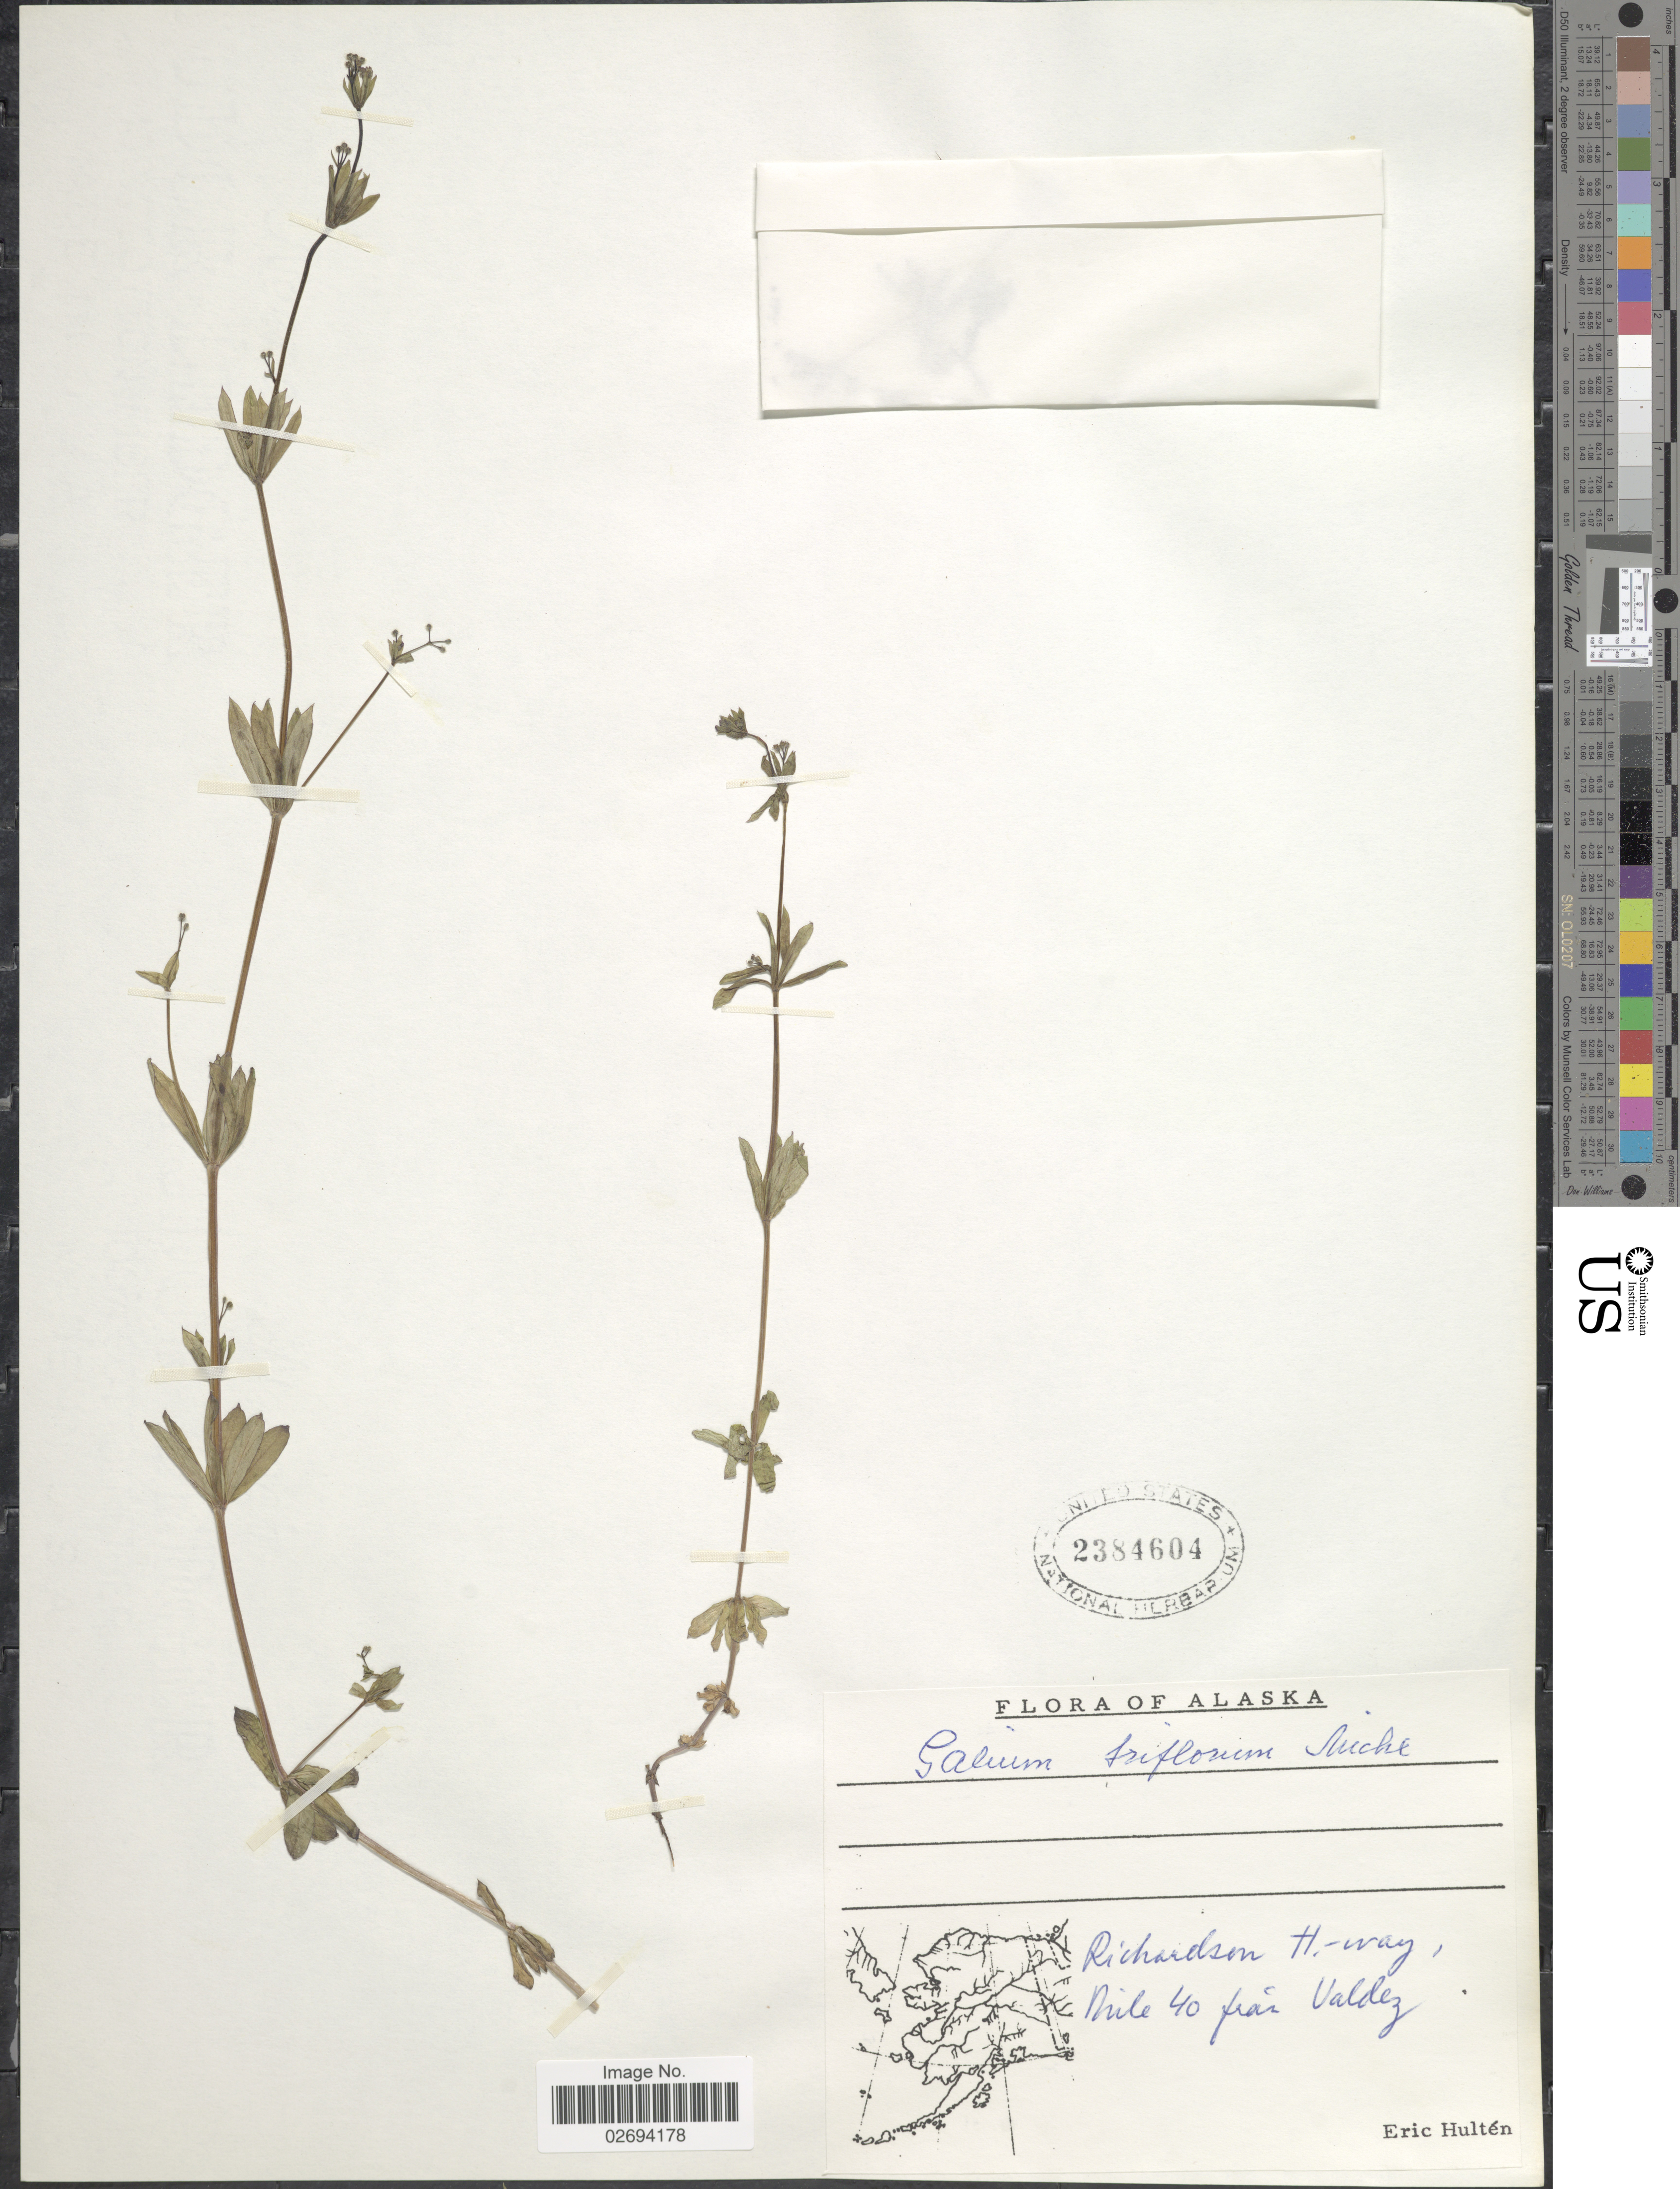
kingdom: Plantae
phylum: Tracheophyta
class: Magnoliopsida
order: Gentianales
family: Rubiaceae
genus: Galium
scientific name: Galium triflorum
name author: Michx.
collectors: E. G. Hultén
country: United States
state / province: Alaska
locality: Richardson H.-way, Mile 40 frai Valdez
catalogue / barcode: US 2384604